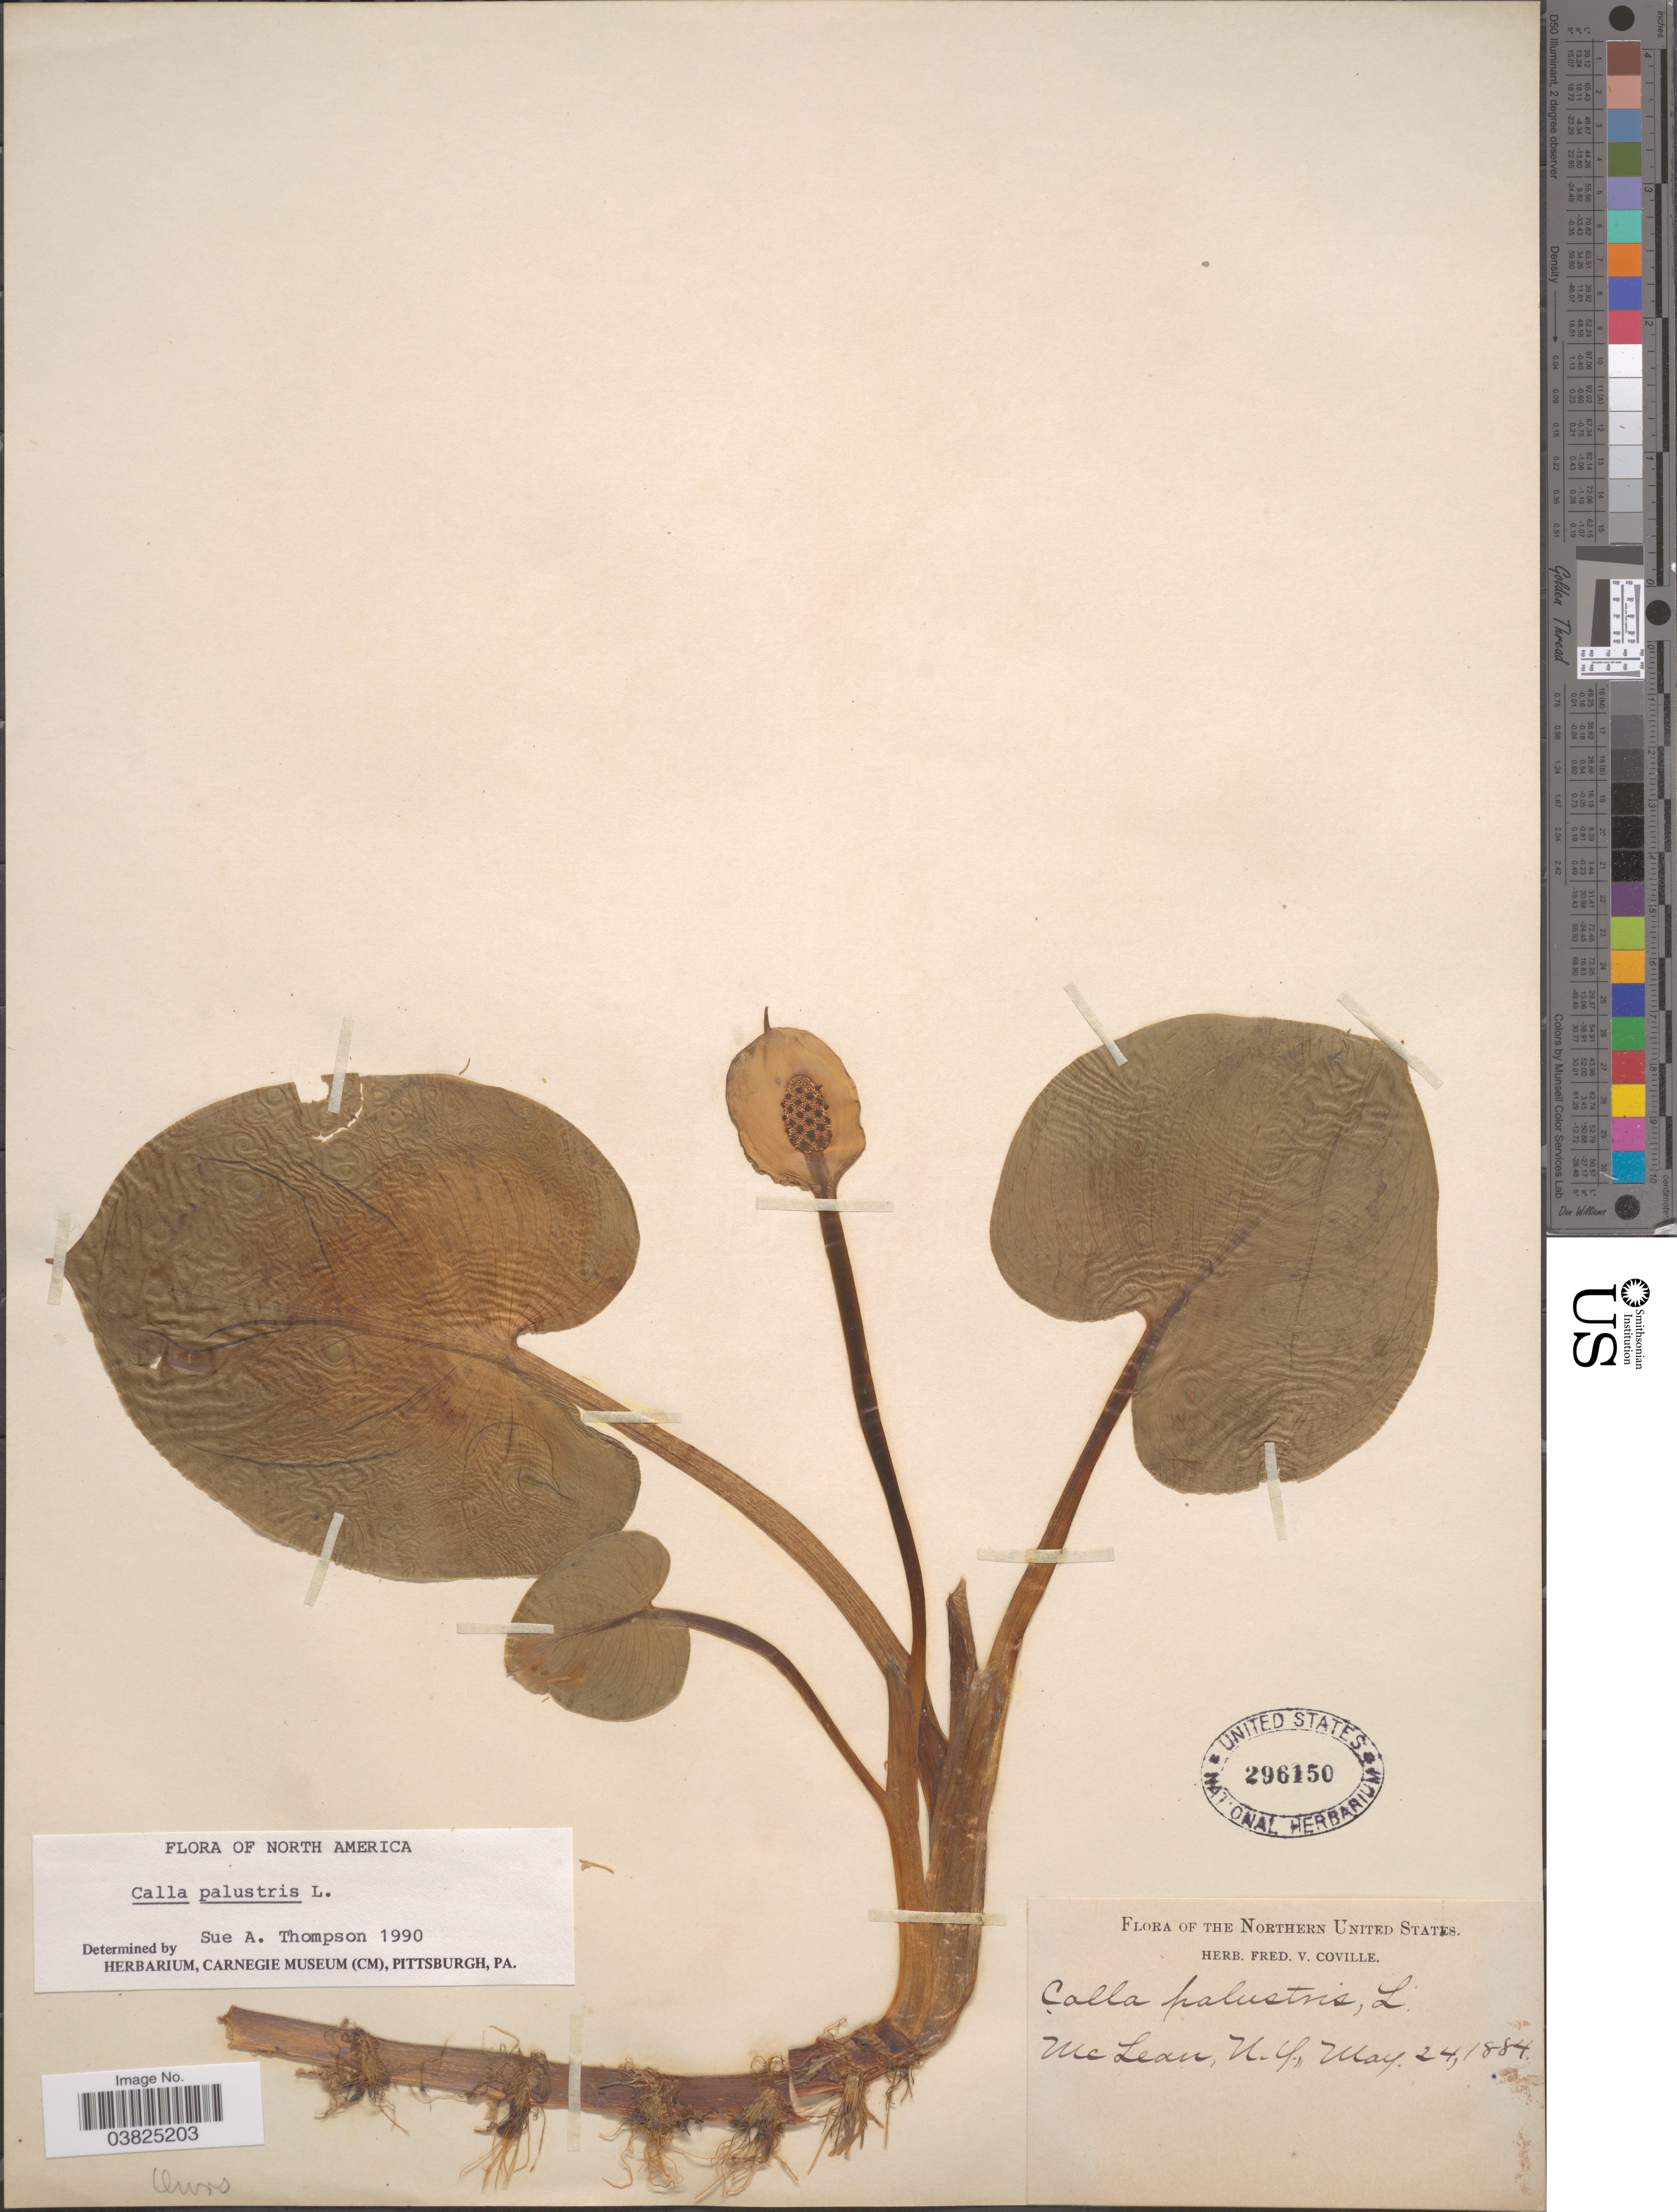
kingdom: Plantae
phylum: Tracheophyta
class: Liliopsida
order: Alismatales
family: Araceae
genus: Calla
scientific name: Calla palustris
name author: L.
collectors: ex herb. Fred. V. Coville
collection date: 1884-05-24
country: United States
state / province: New York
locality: THe Northern United States. McLean.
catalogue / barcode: US 296150